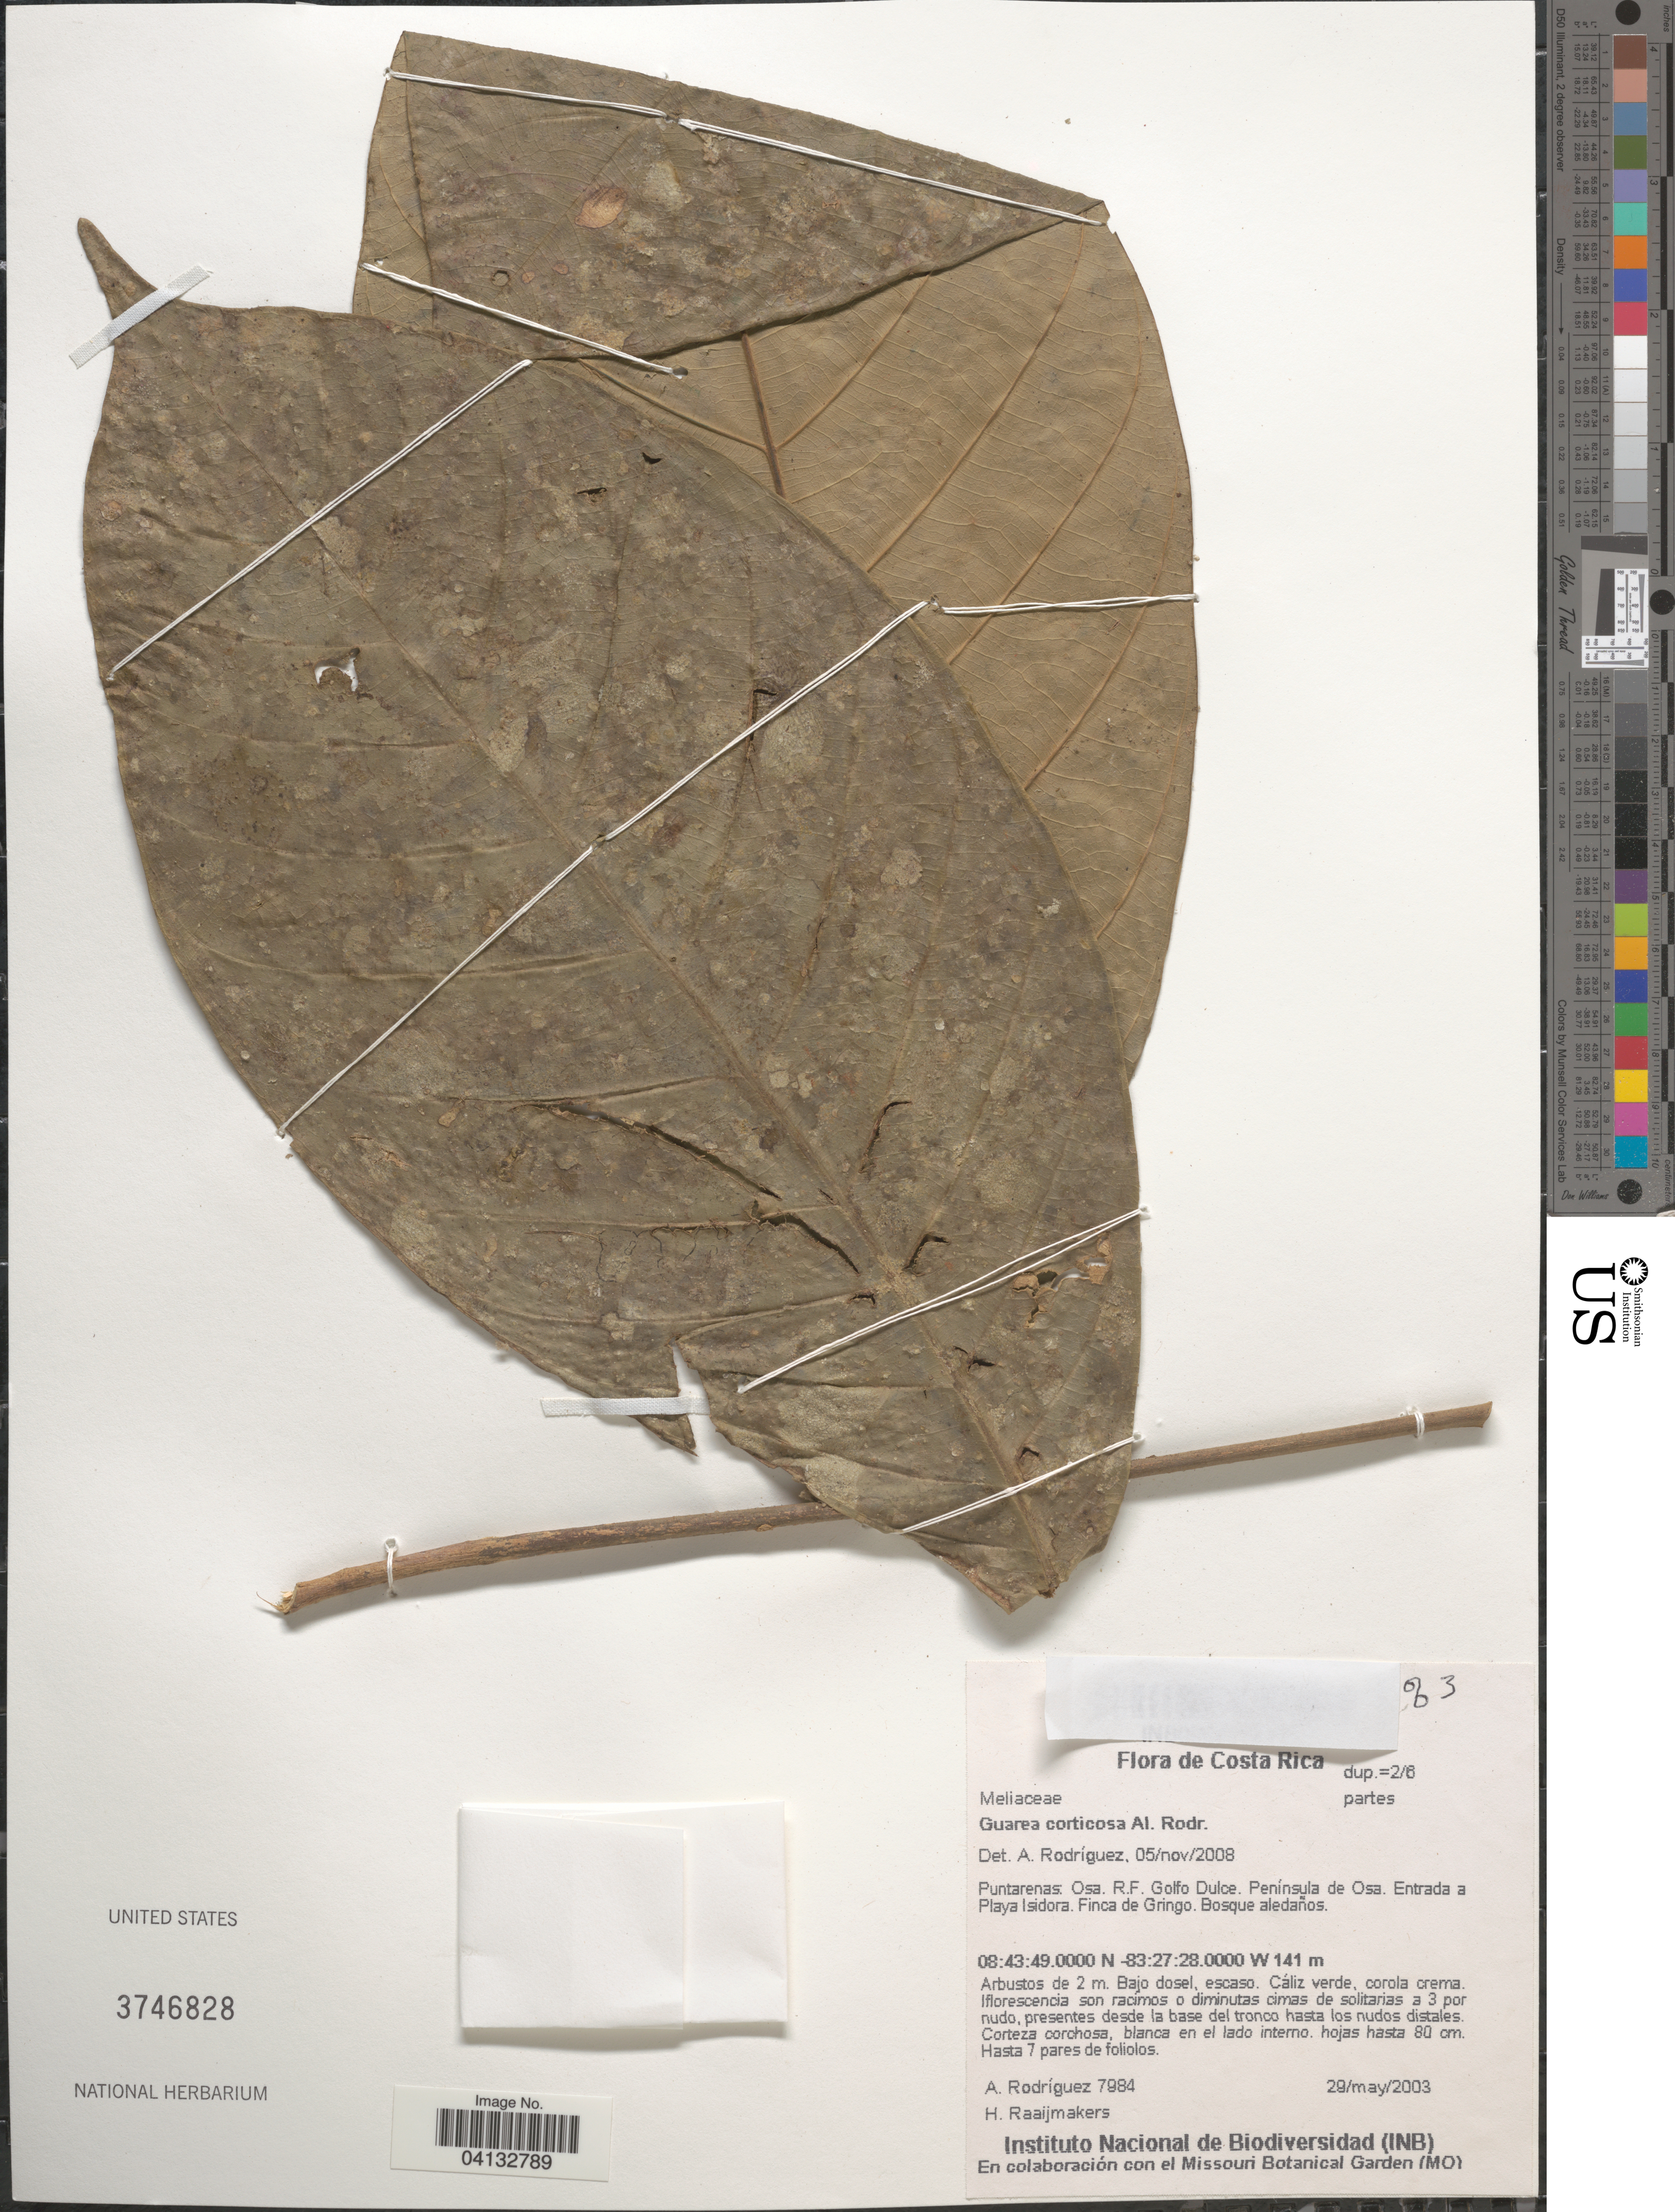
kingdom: Plantae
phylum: Tracheophyta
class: Magnoliopsida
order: Sapindales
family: Meliaceae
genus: Guarea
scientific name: Guarea corticosa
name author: Al. Rodr.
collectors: A. Rodríguez & H. Raaijmakers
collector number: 7984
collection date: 2003-05-29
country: Costa Rica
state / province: Puntarenas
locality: Osa. R.F. Golfo Dulce. Península de Osa. Entrada a Playa Isidora. Finca de Gringo. Bosque aledaños.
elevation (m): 141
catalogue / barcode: US 3746828